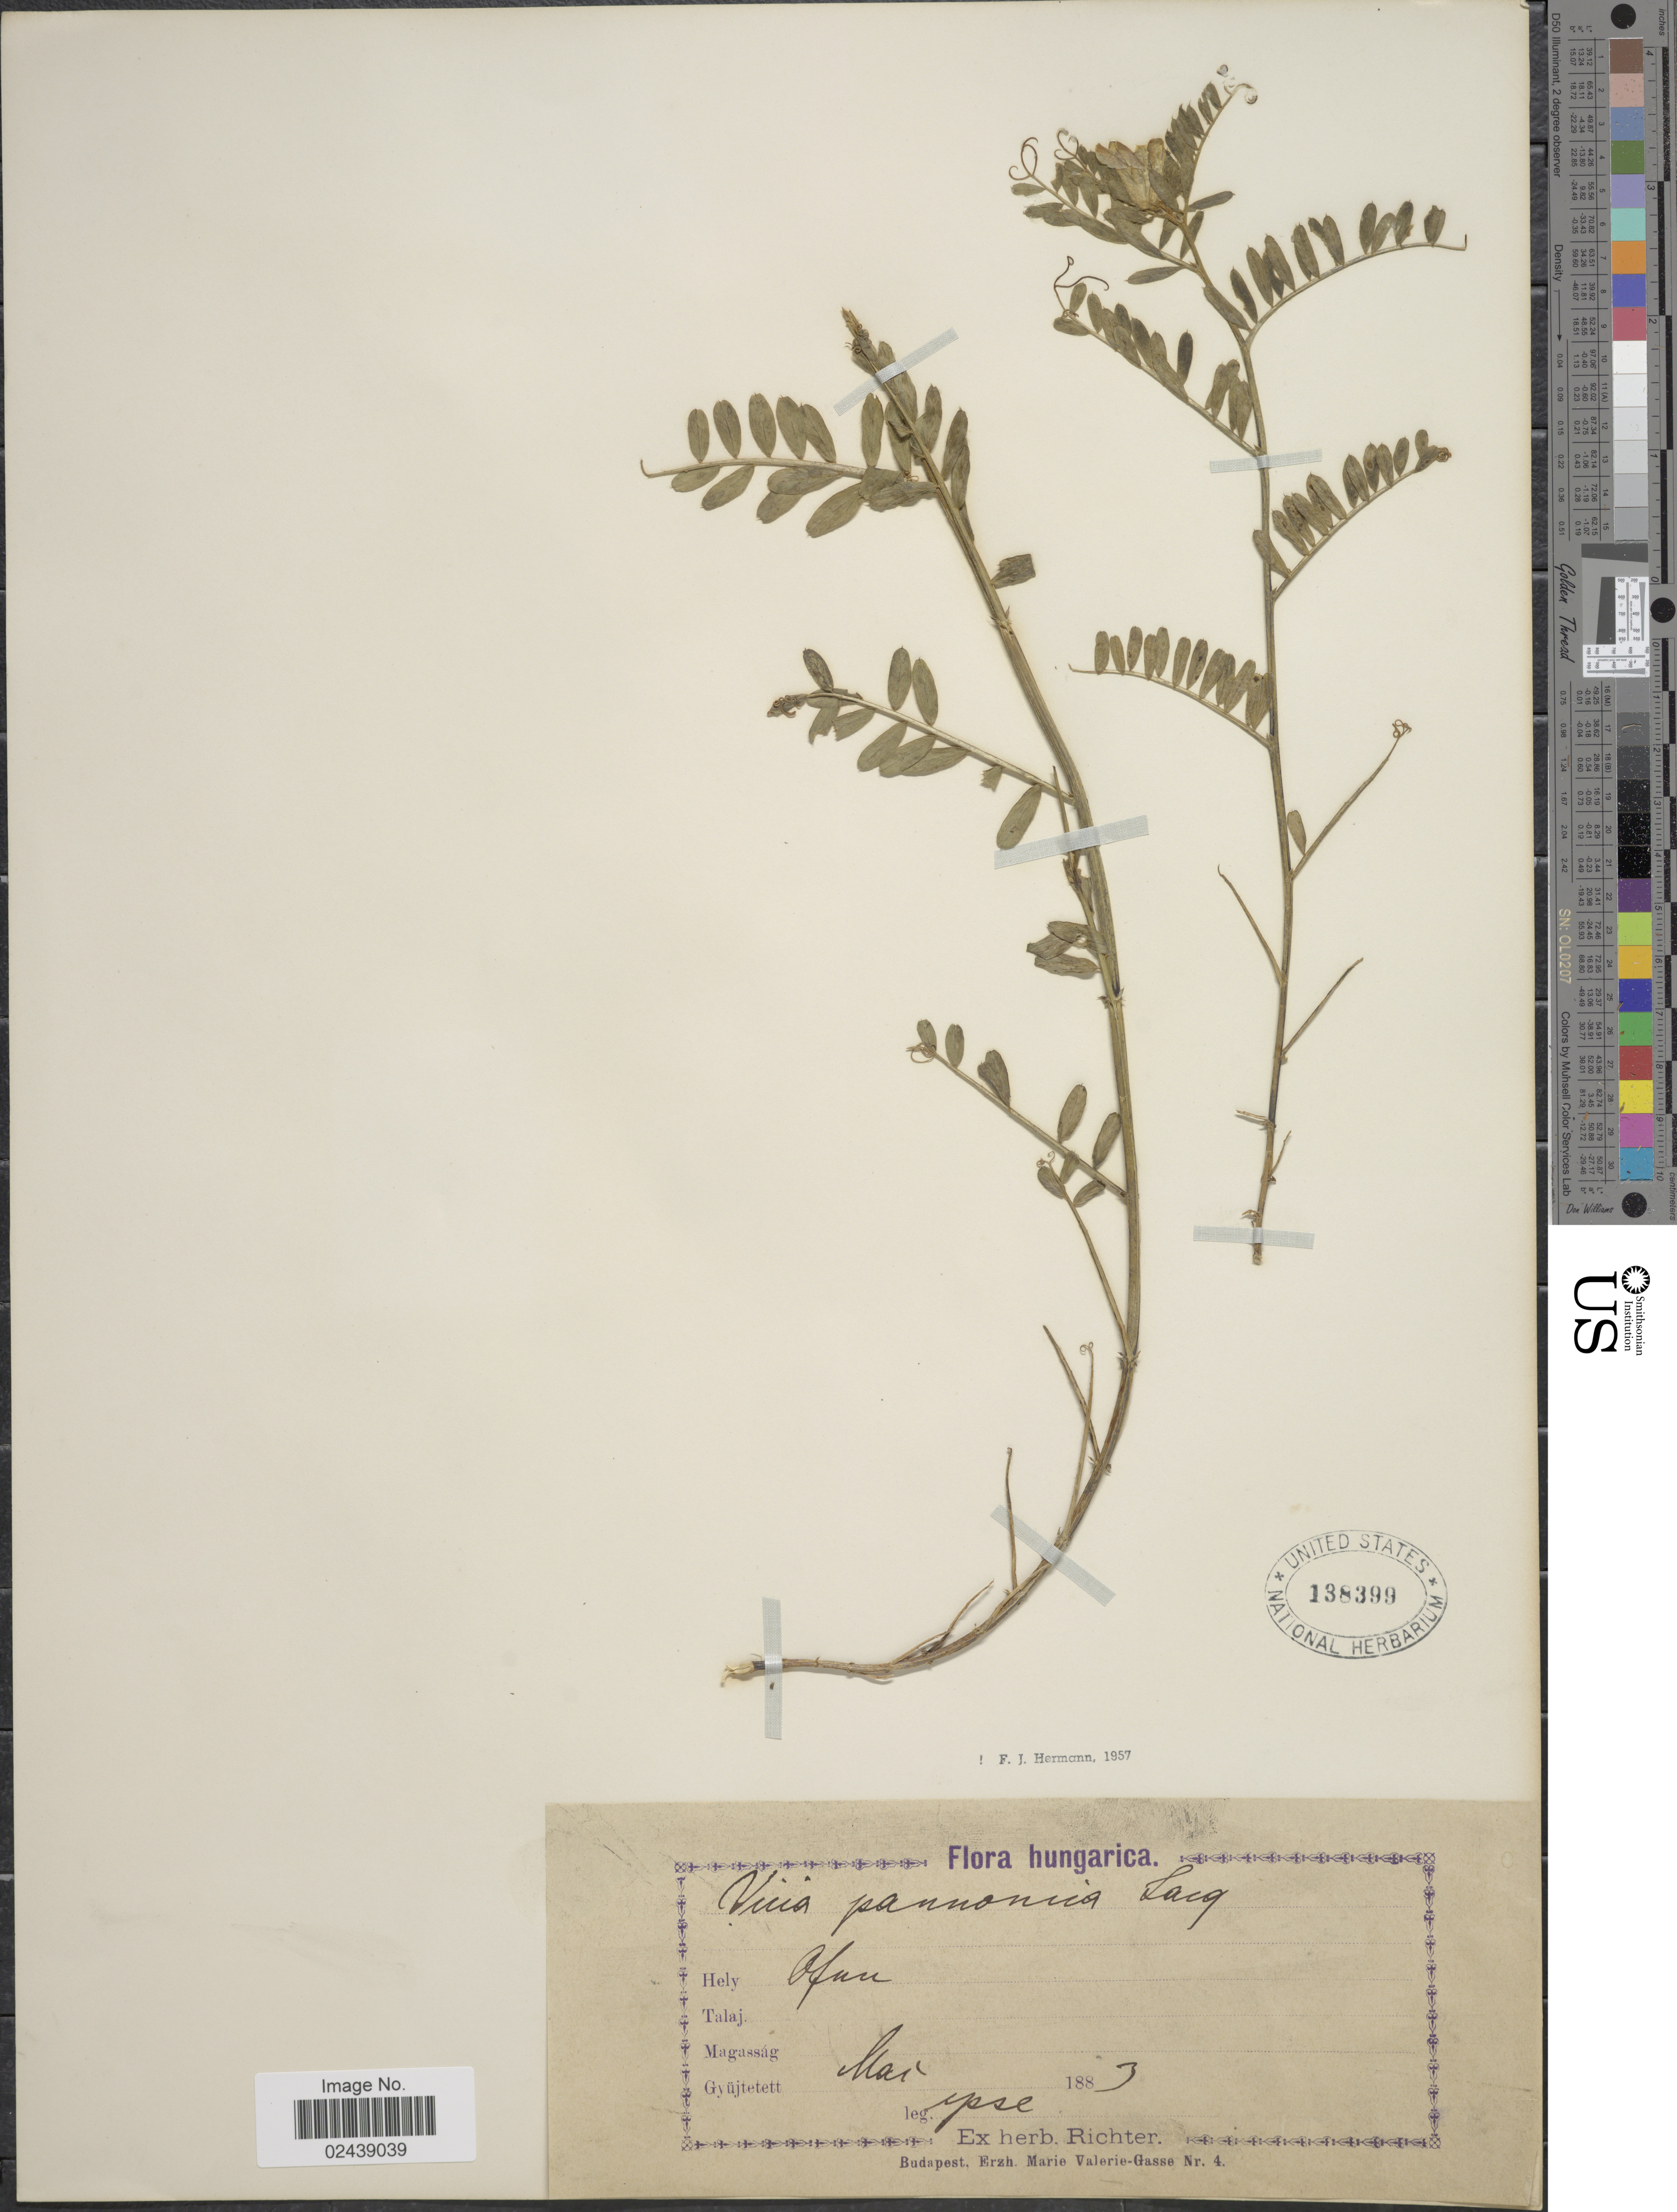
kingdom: Plantae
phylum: Tracheophyta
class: Magnoliopsida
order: Fabales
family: Fabaceae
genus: Vicia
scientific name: Vicia pannonica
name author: Crantz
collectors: -- Richter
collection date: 1883-05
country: Hungary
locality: Hungarica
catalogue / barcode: US 138399